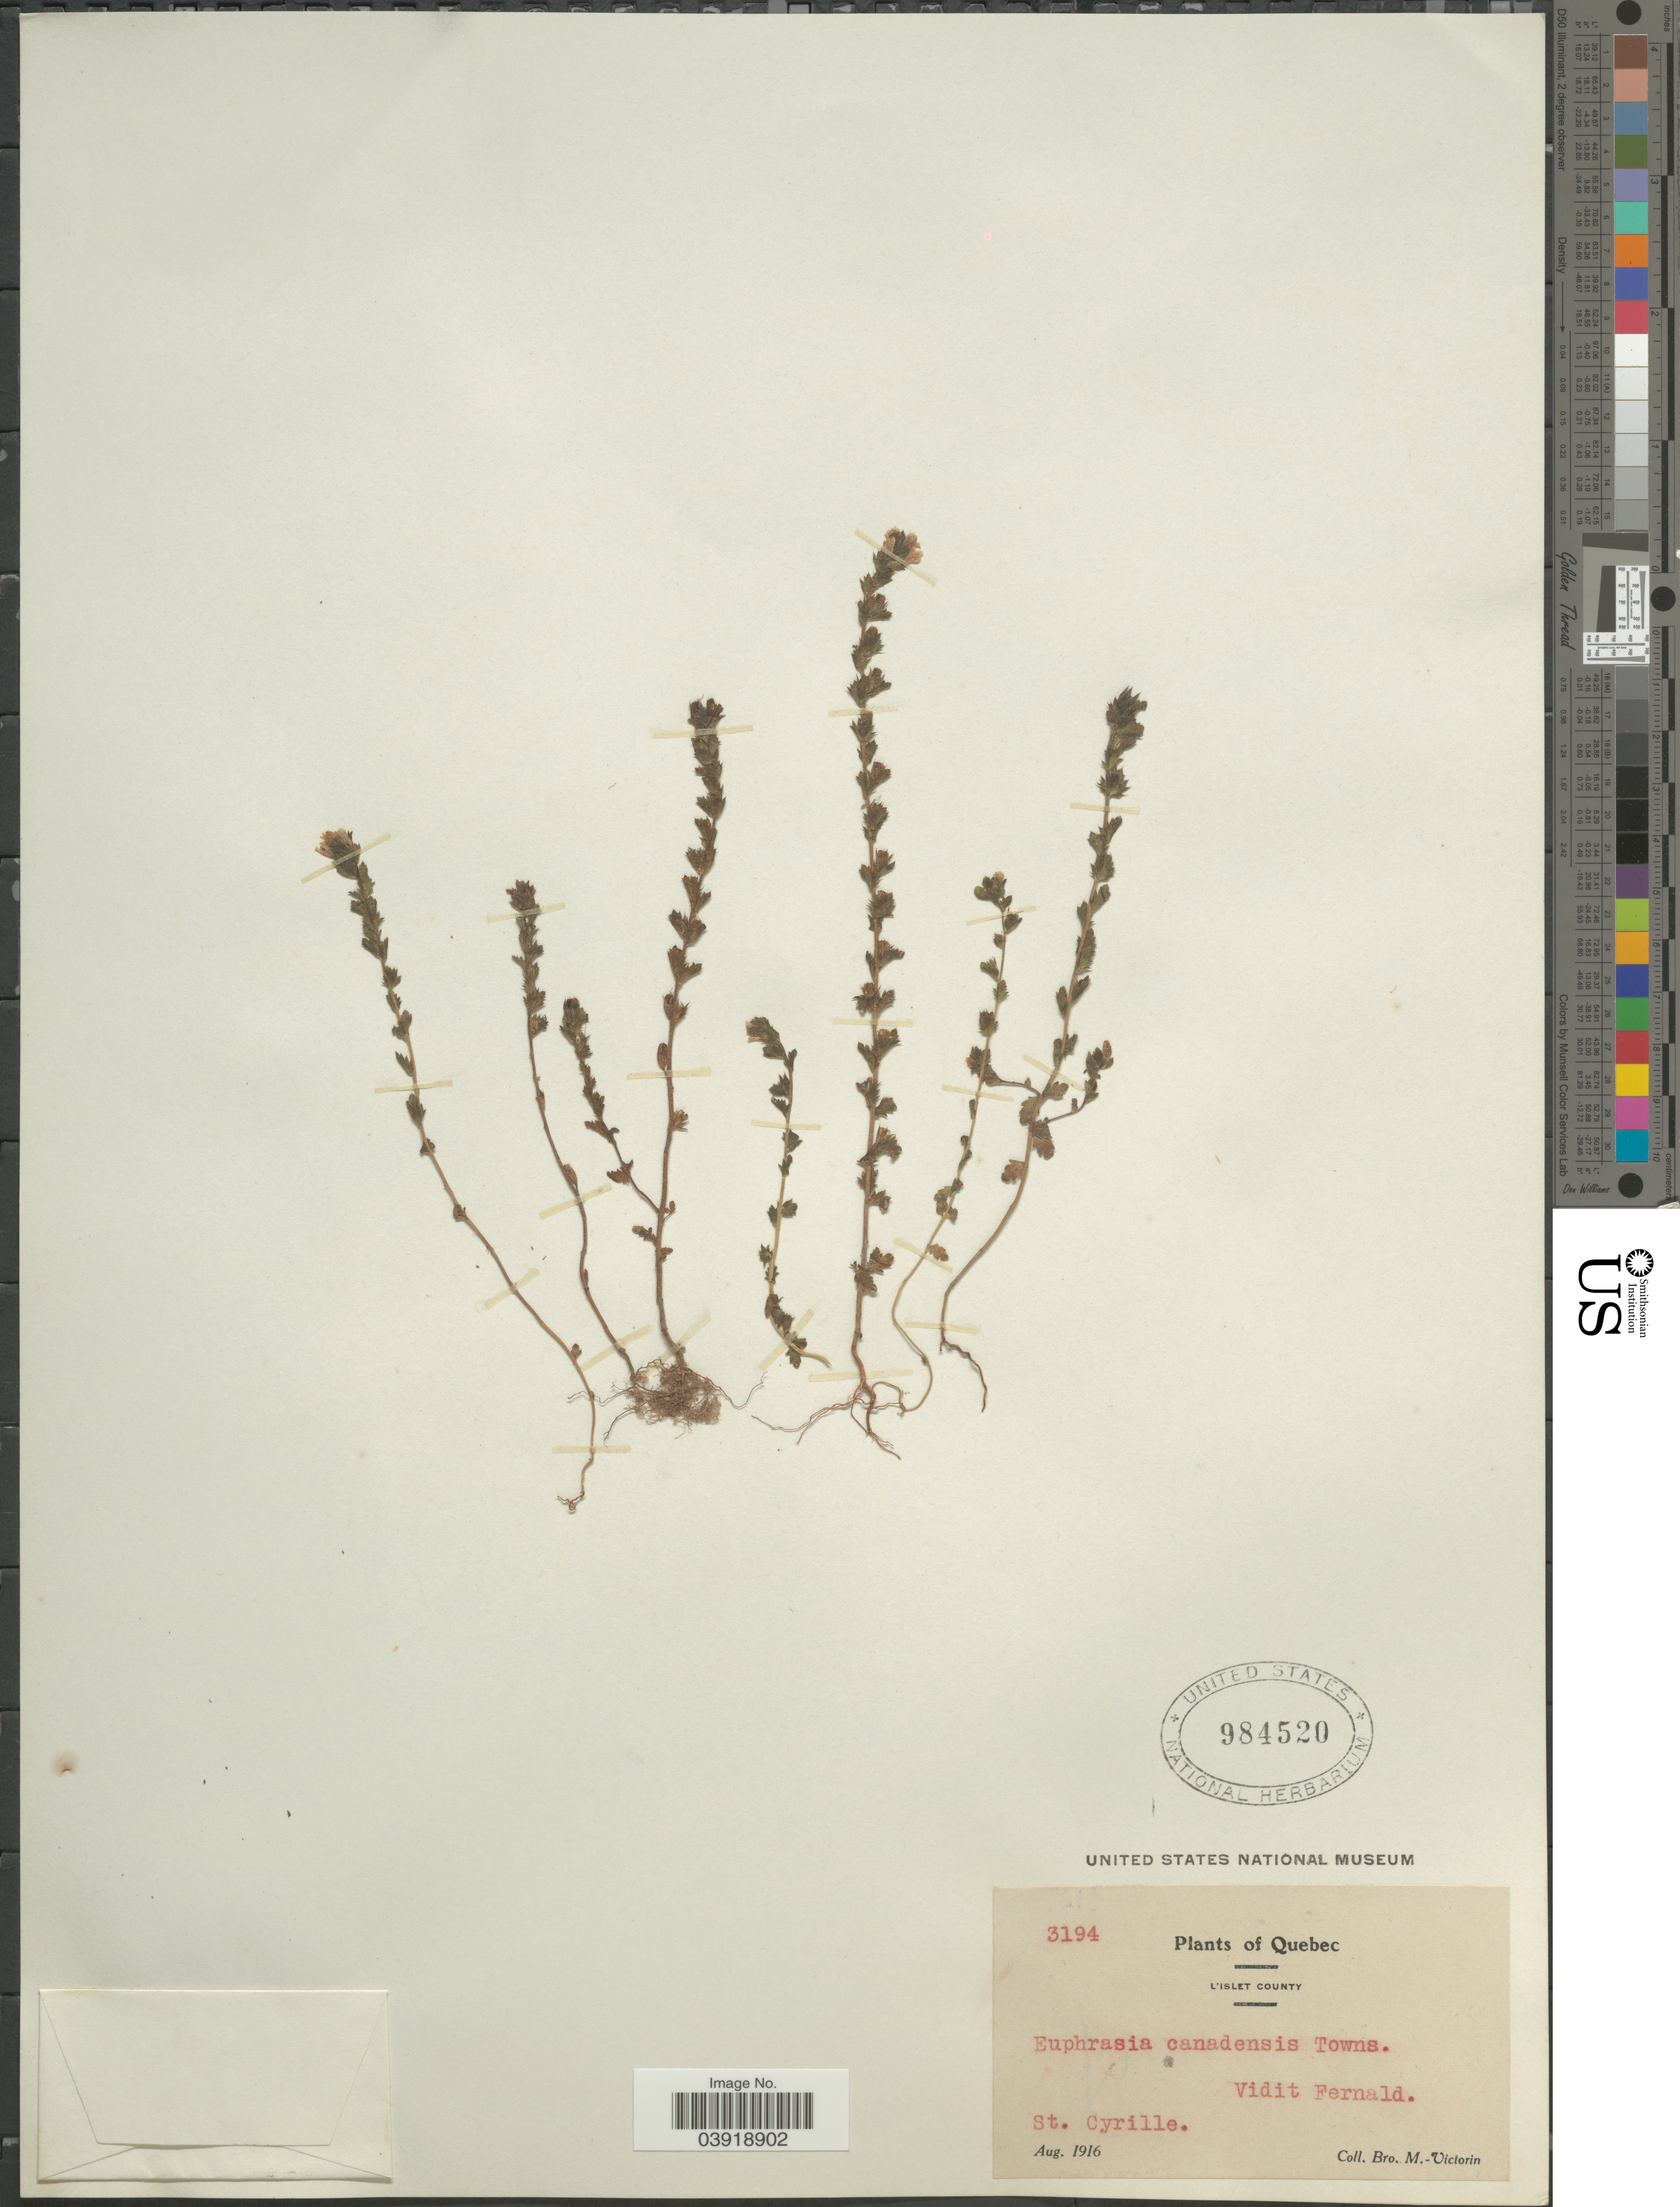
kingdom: Plantae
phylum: Tracheophyta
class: Magnoliopsida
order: Lamiales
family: Orobanchaceae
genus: Euphrasia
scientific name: Euphrasia canadensis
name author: J.F. Towns.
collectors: Fr. Marie-Victorin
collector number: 3194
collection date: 1916-08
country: Canada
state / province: Quebec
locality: L'Islet County. St. Cyrille.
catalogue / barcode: US 984520